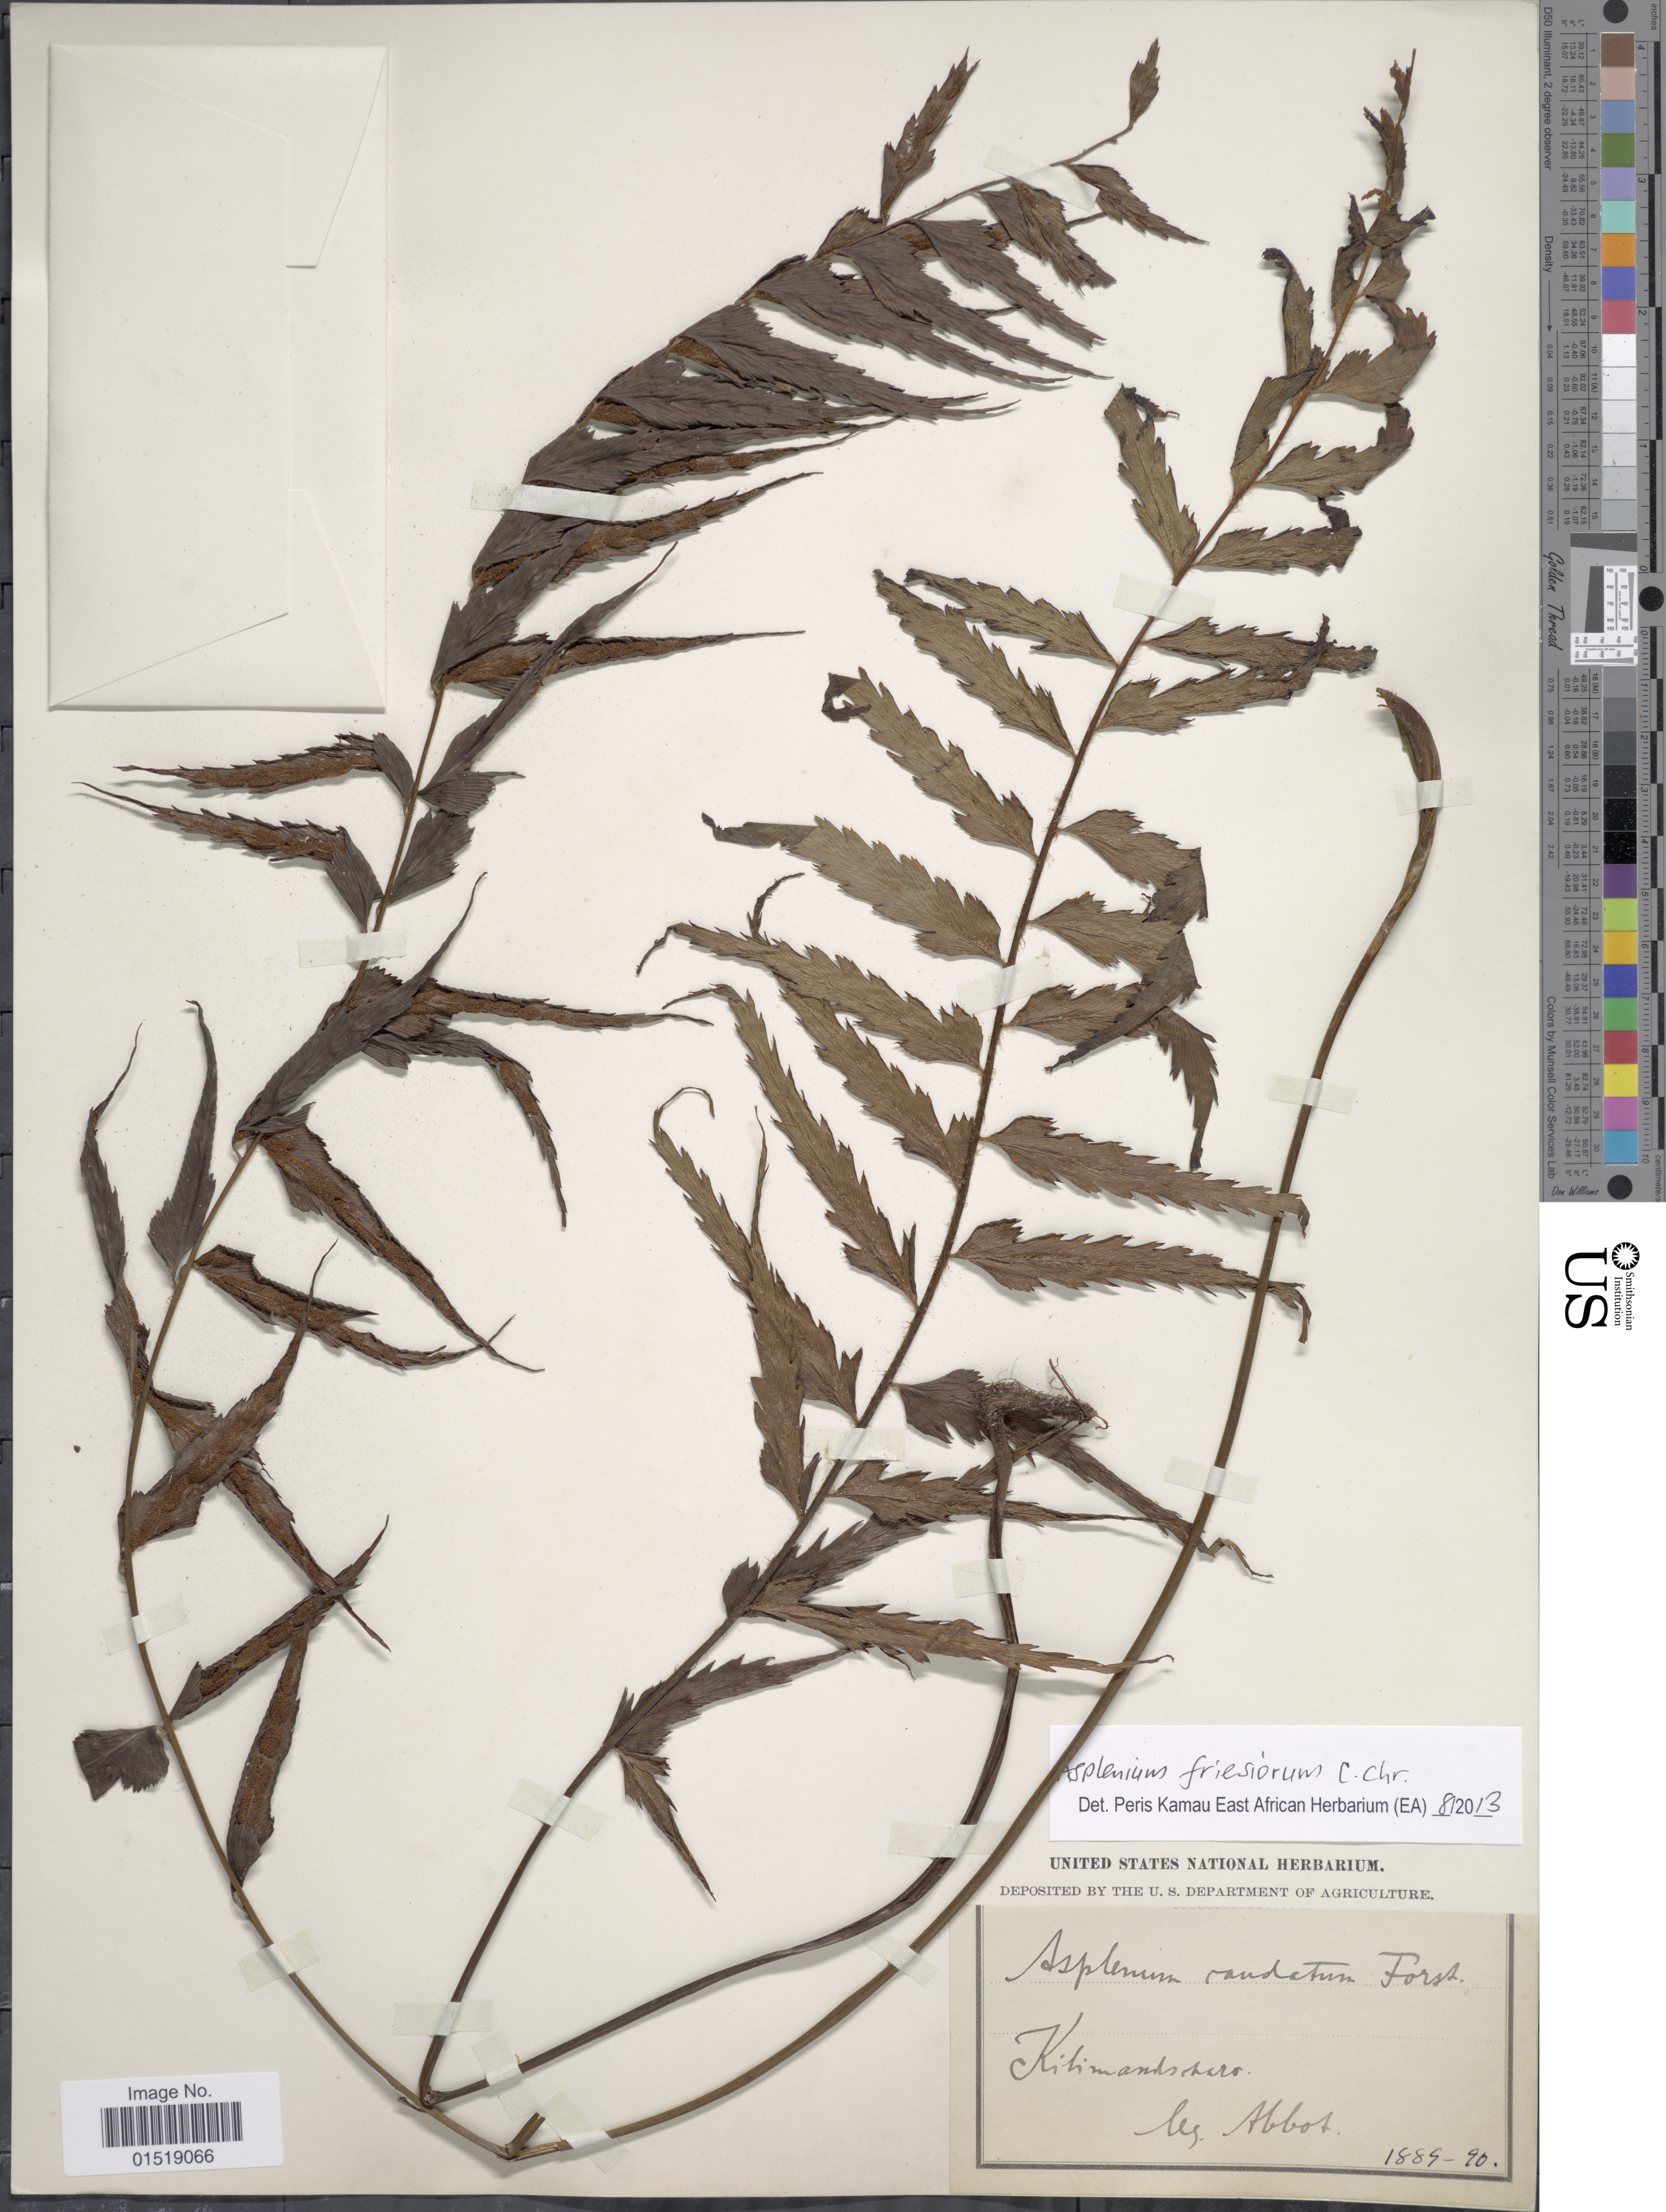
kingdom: Plantae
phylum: Tracheophyta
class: Polypodiopsida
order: Polypodiales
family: Aspleniaceae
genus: Asplenium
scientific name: Asplenium friesiorum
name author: C. Chr.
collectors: -- Abbot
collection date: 1889/1890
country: Tanzania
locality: Kilimandsoharo.